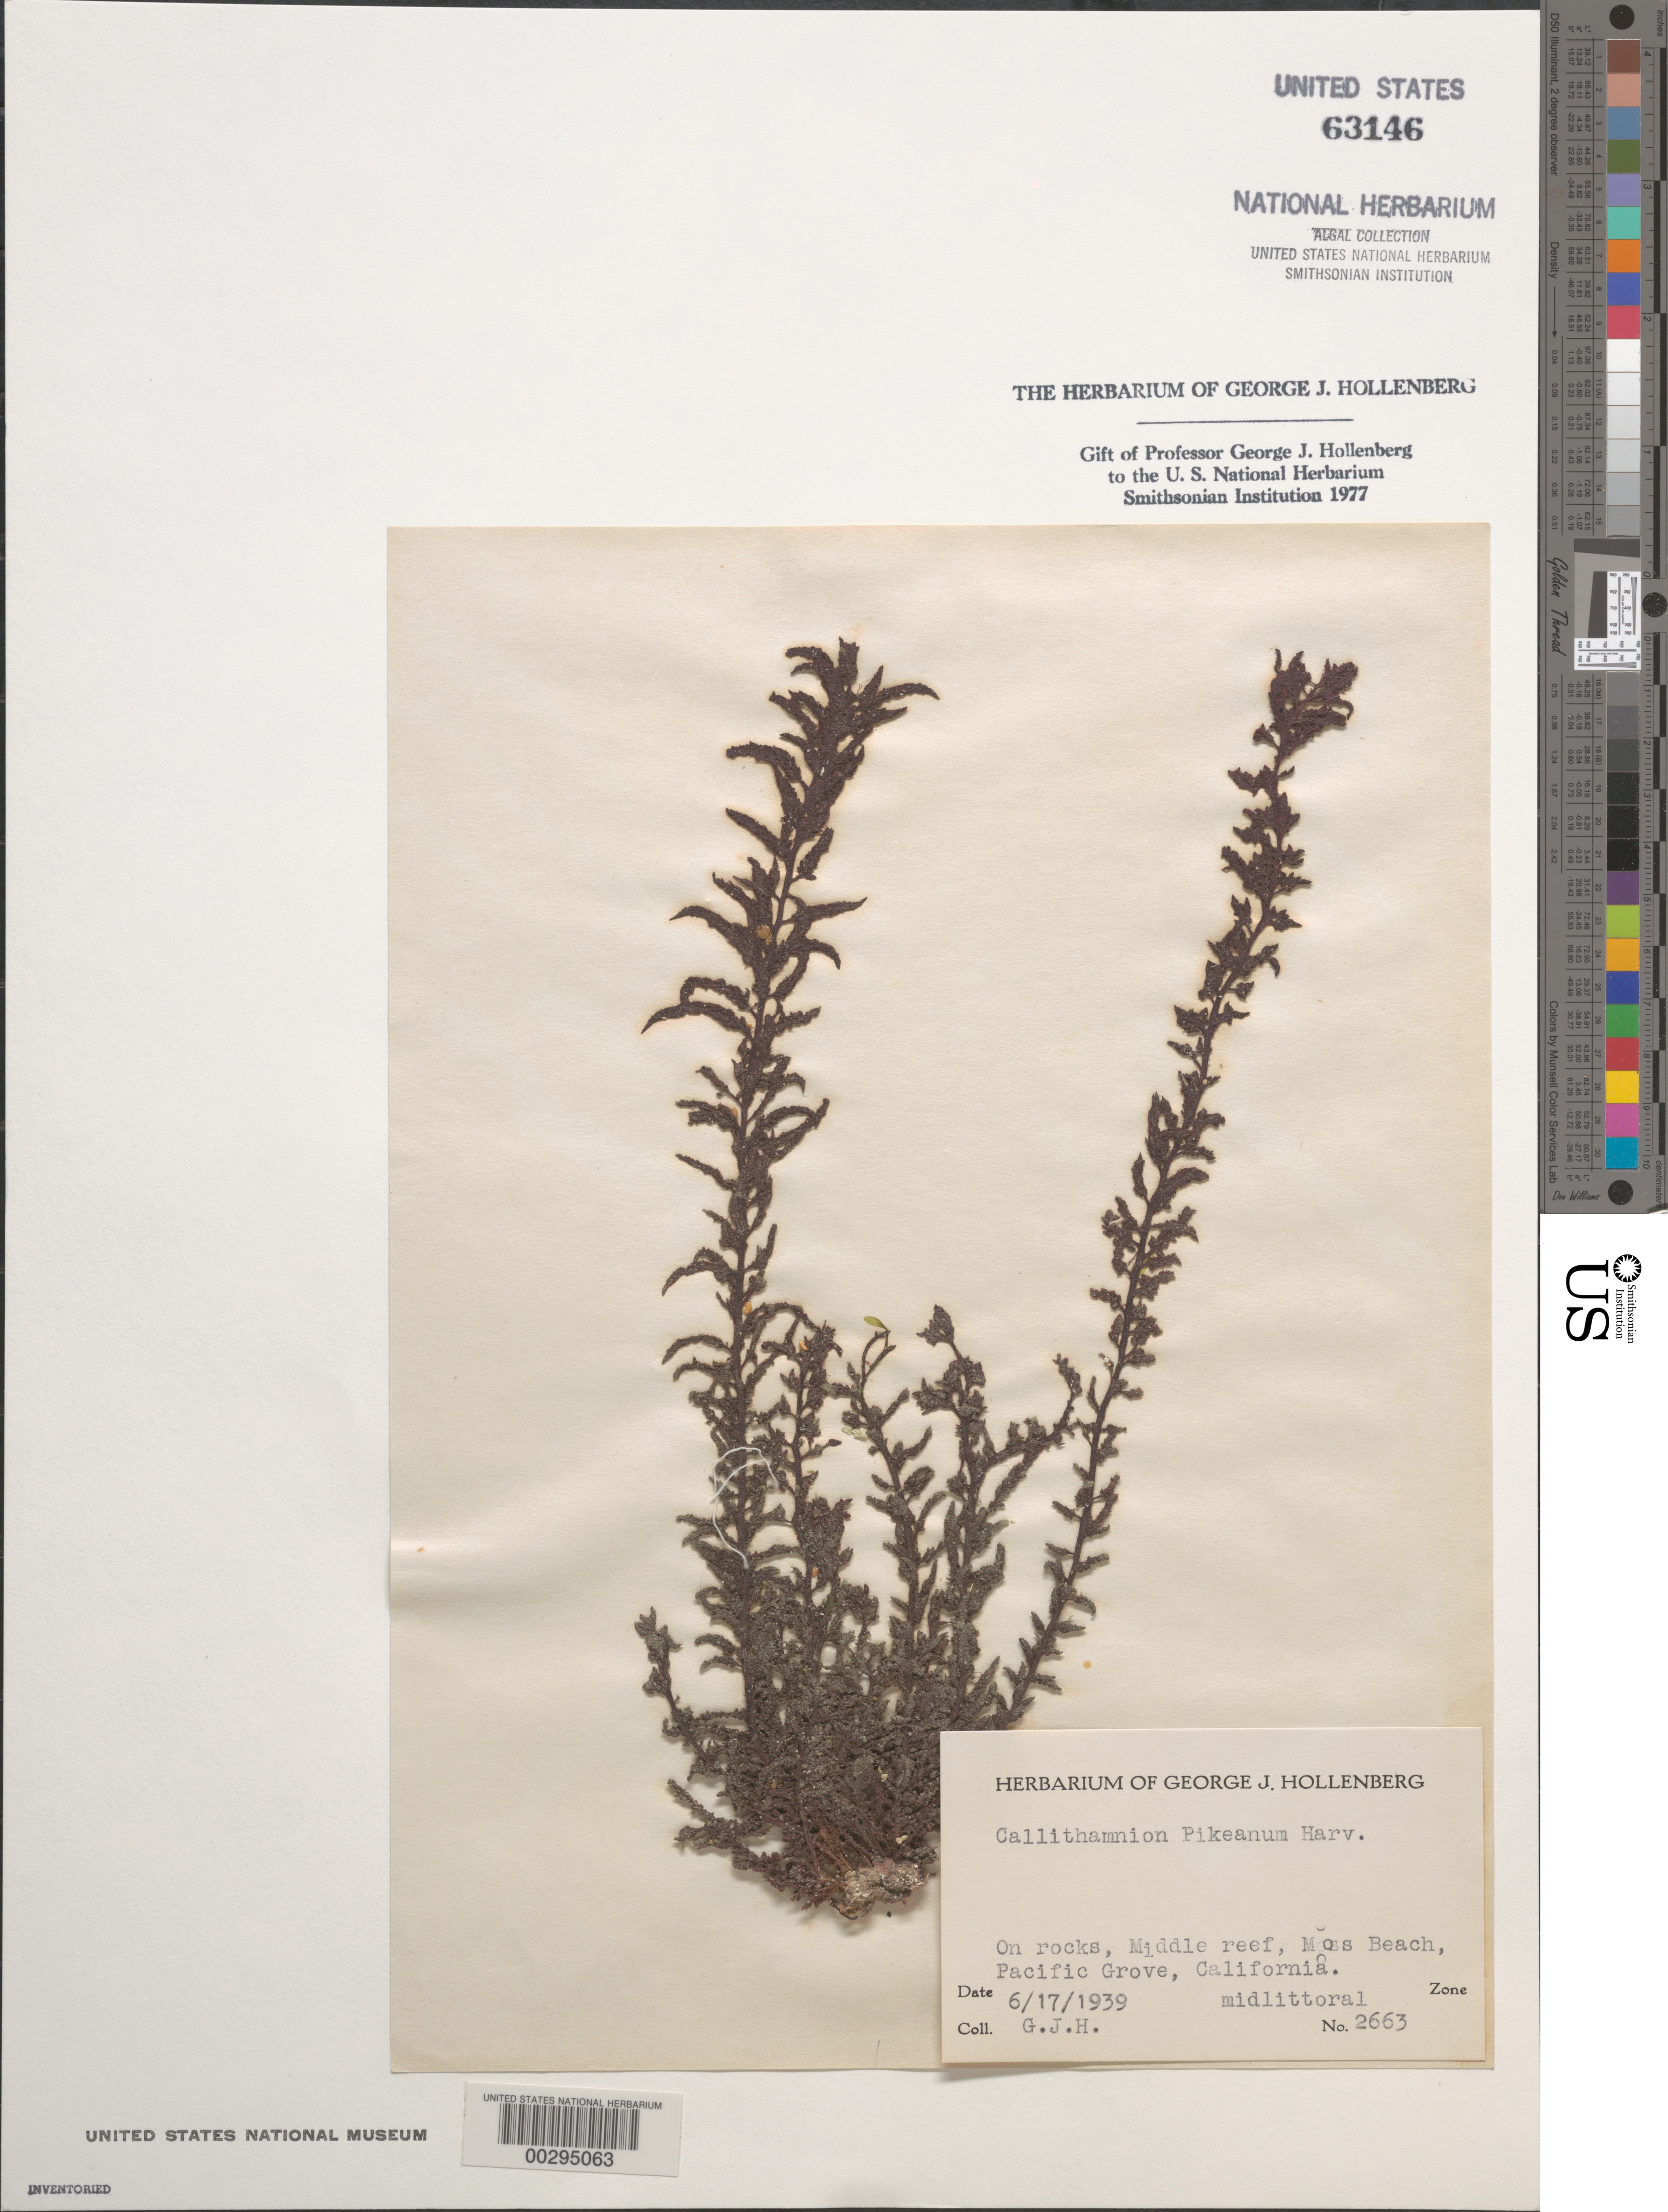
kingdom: Plantae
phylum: Rhodophyta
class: Florideophyceae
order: Ceramiales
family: Callithamniaceae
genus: Callithamnion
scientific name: Callithamnion pikeanum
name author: Harv.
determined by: Hollenberg, George J.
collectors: G. Hollenberg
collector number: GJH 2663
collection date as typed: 17 Jun 1939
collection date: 1939-06-17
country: United States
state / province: California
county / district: Monterey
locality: Middle reef of Moss Beach, Pacific Grove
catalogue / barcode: US 63146